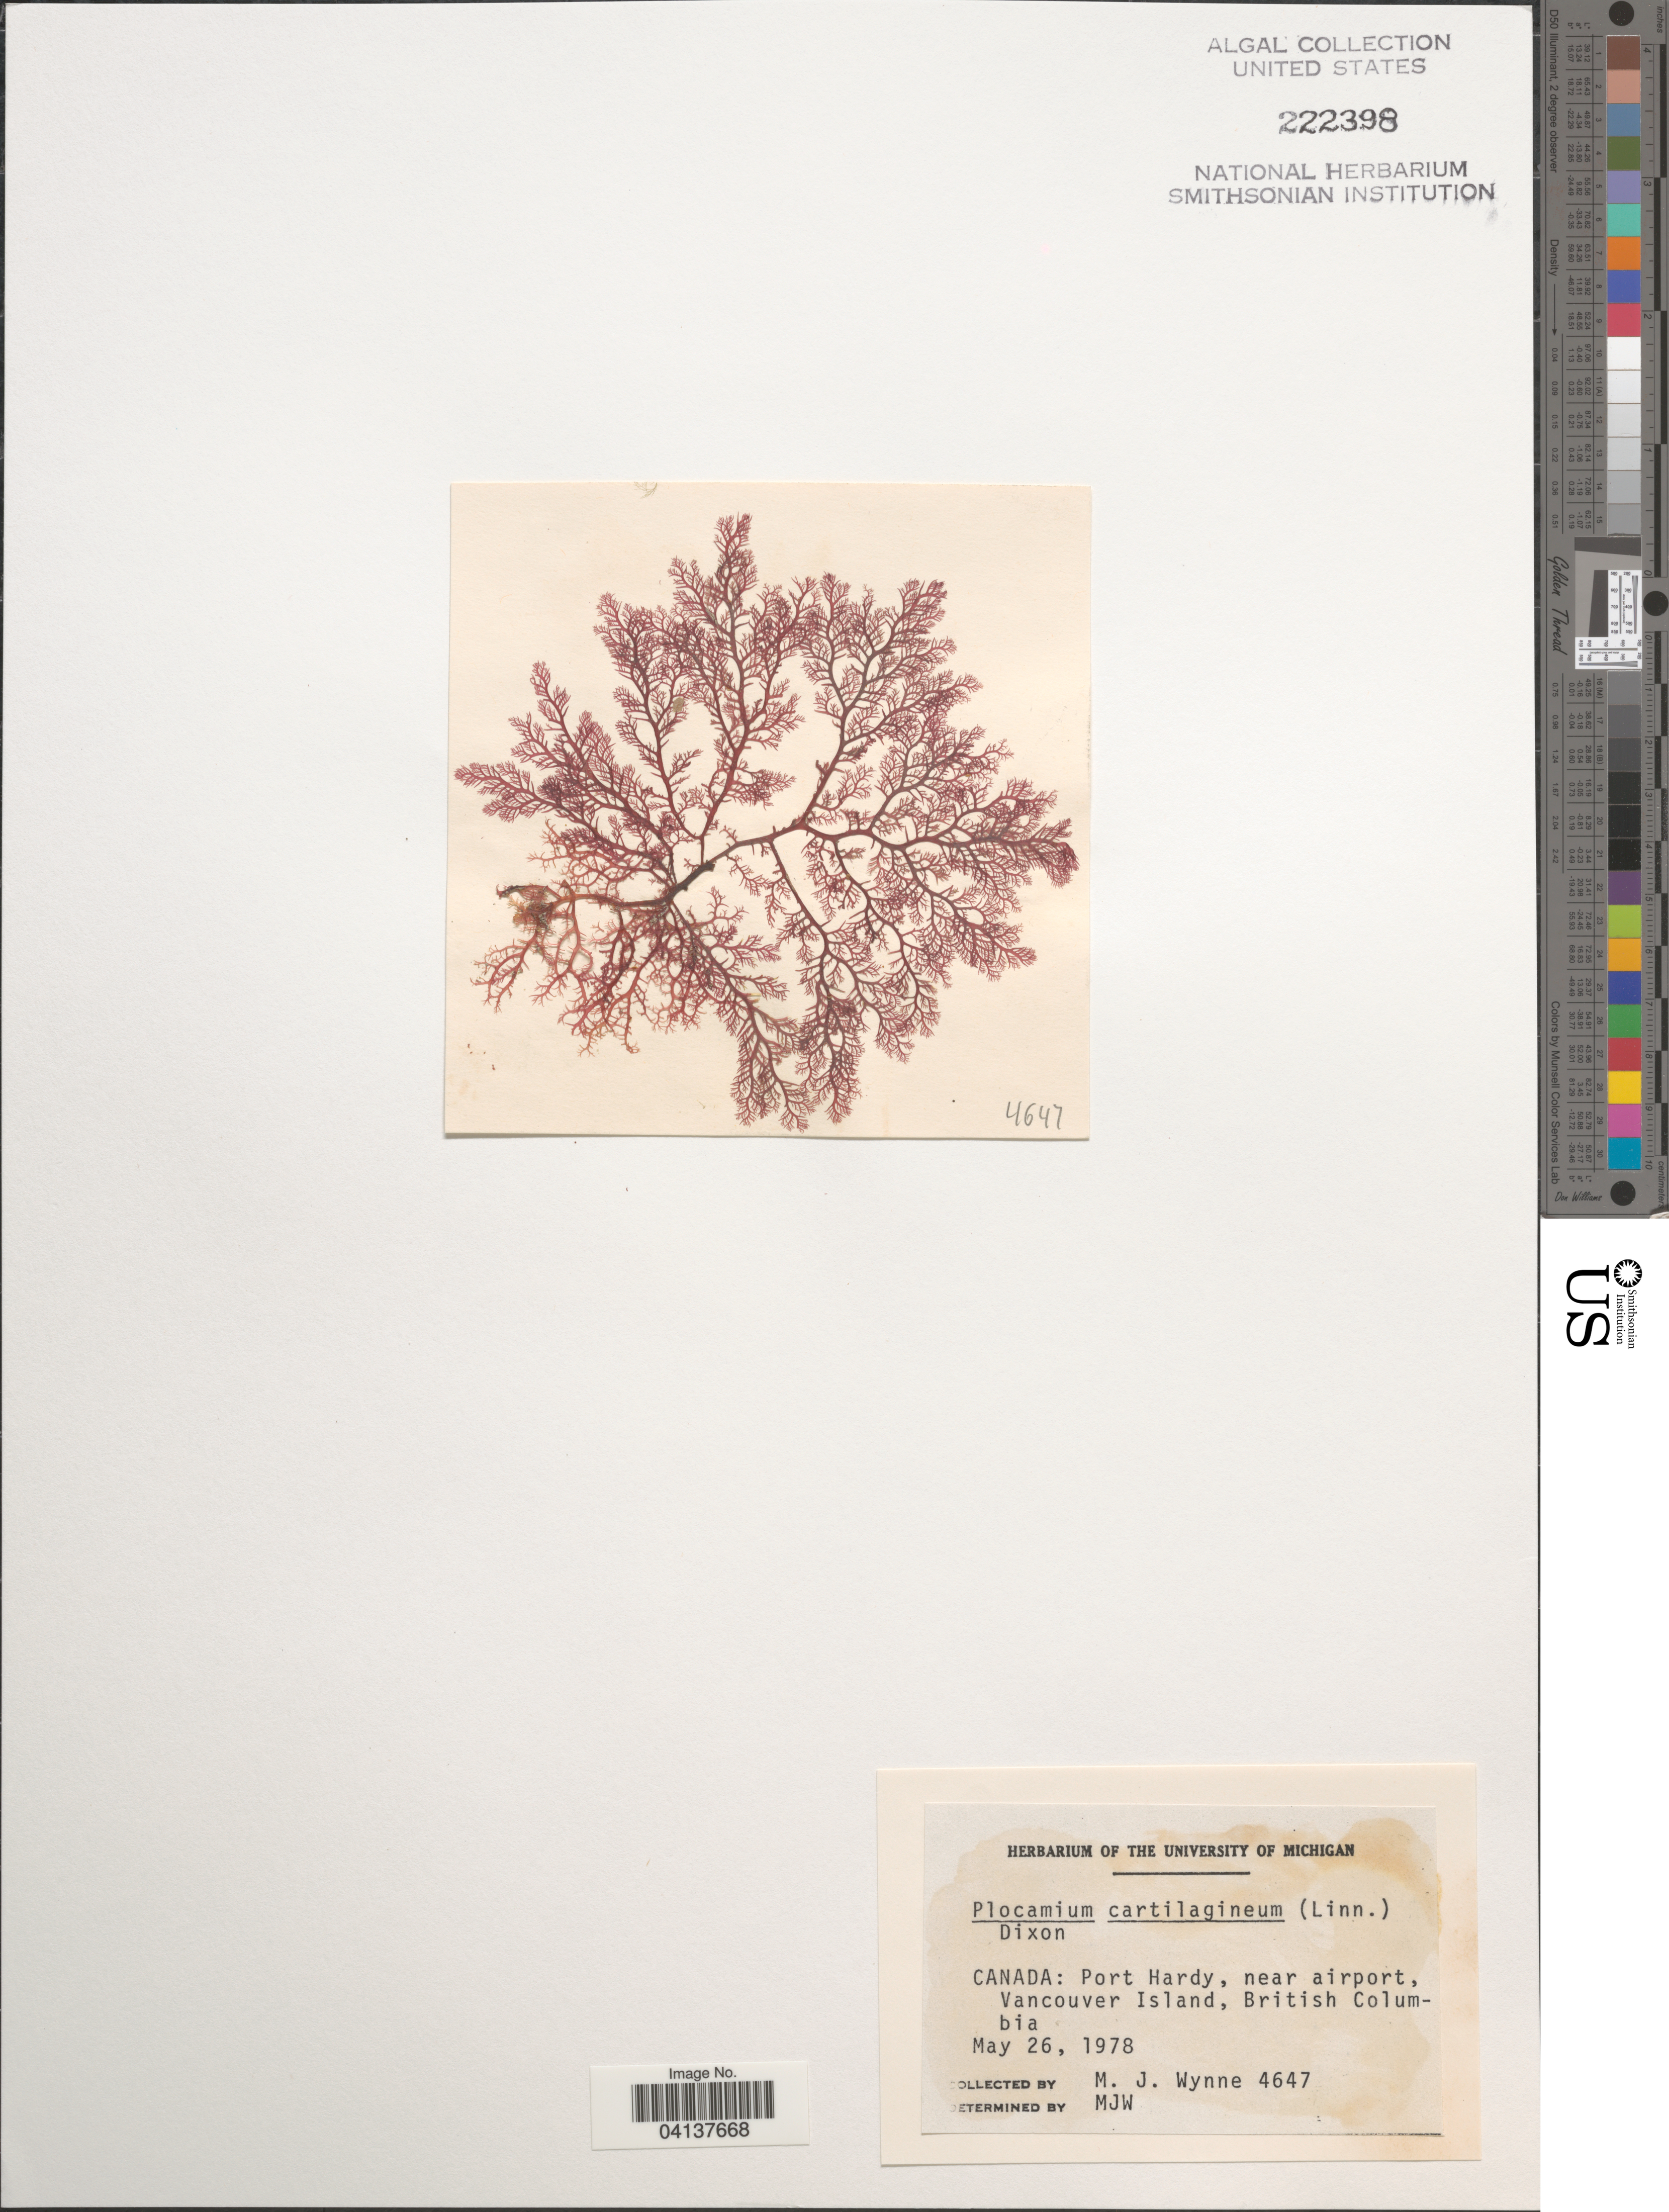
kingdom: Plantae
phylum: Rhodophyta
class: Florideophyceae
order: Plocamiales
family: Plocamiaceae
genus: Plocamium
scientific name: Plocamium cartilagineum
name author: (L.) P.S. Dixon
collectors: M.J. Wynne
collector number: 4647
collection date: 1978-05-26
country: Canada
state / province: British Columbia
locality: Port Hardy, near airport, Vancouver Island.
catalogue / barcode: US 222398